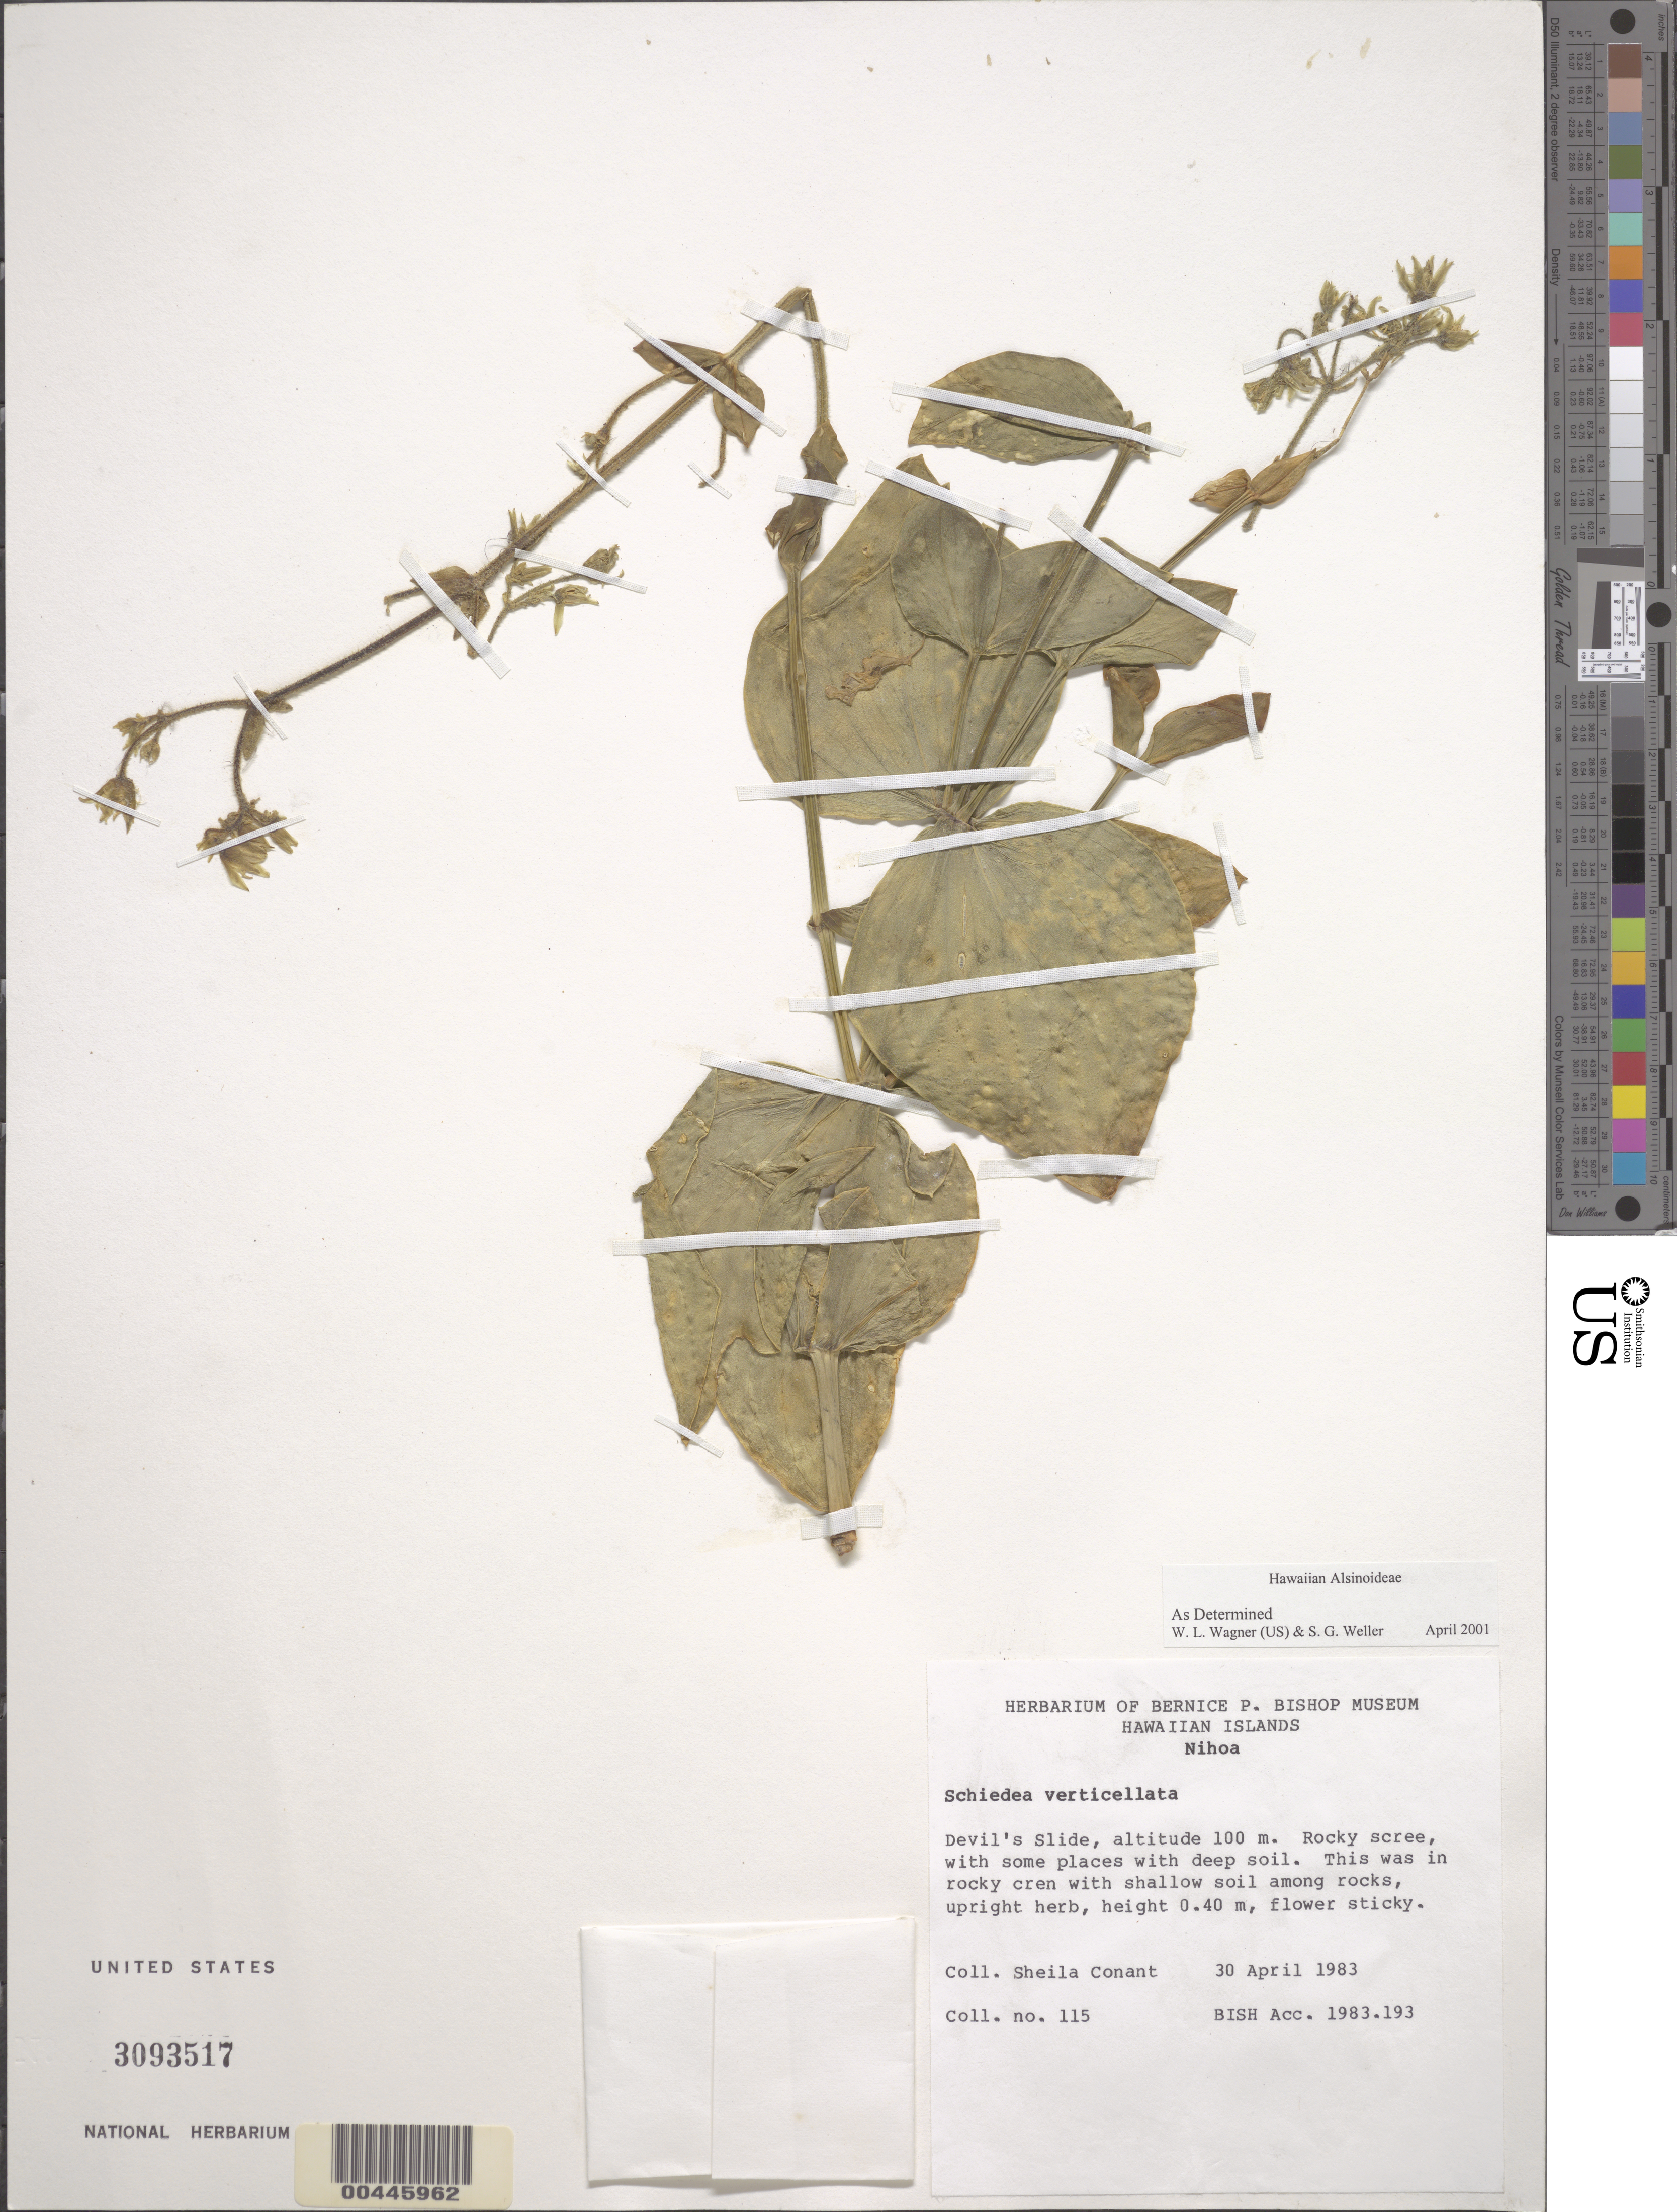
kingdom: Plantae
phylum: Tracheophyta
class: Magnoliopsida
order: Caryophyllales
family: Caryophyllaceae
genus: Schiedea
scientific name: Schiedea verticillata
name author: F. Br. in Christoph. & Caum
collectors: S. Conant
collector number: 115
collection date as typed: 30 Apr 1983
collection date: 1983-04-30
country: United States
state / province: Hawaii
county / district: Honolulu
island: Nihoa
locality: Devil's Slide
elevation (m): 100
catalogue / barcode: US 3093517